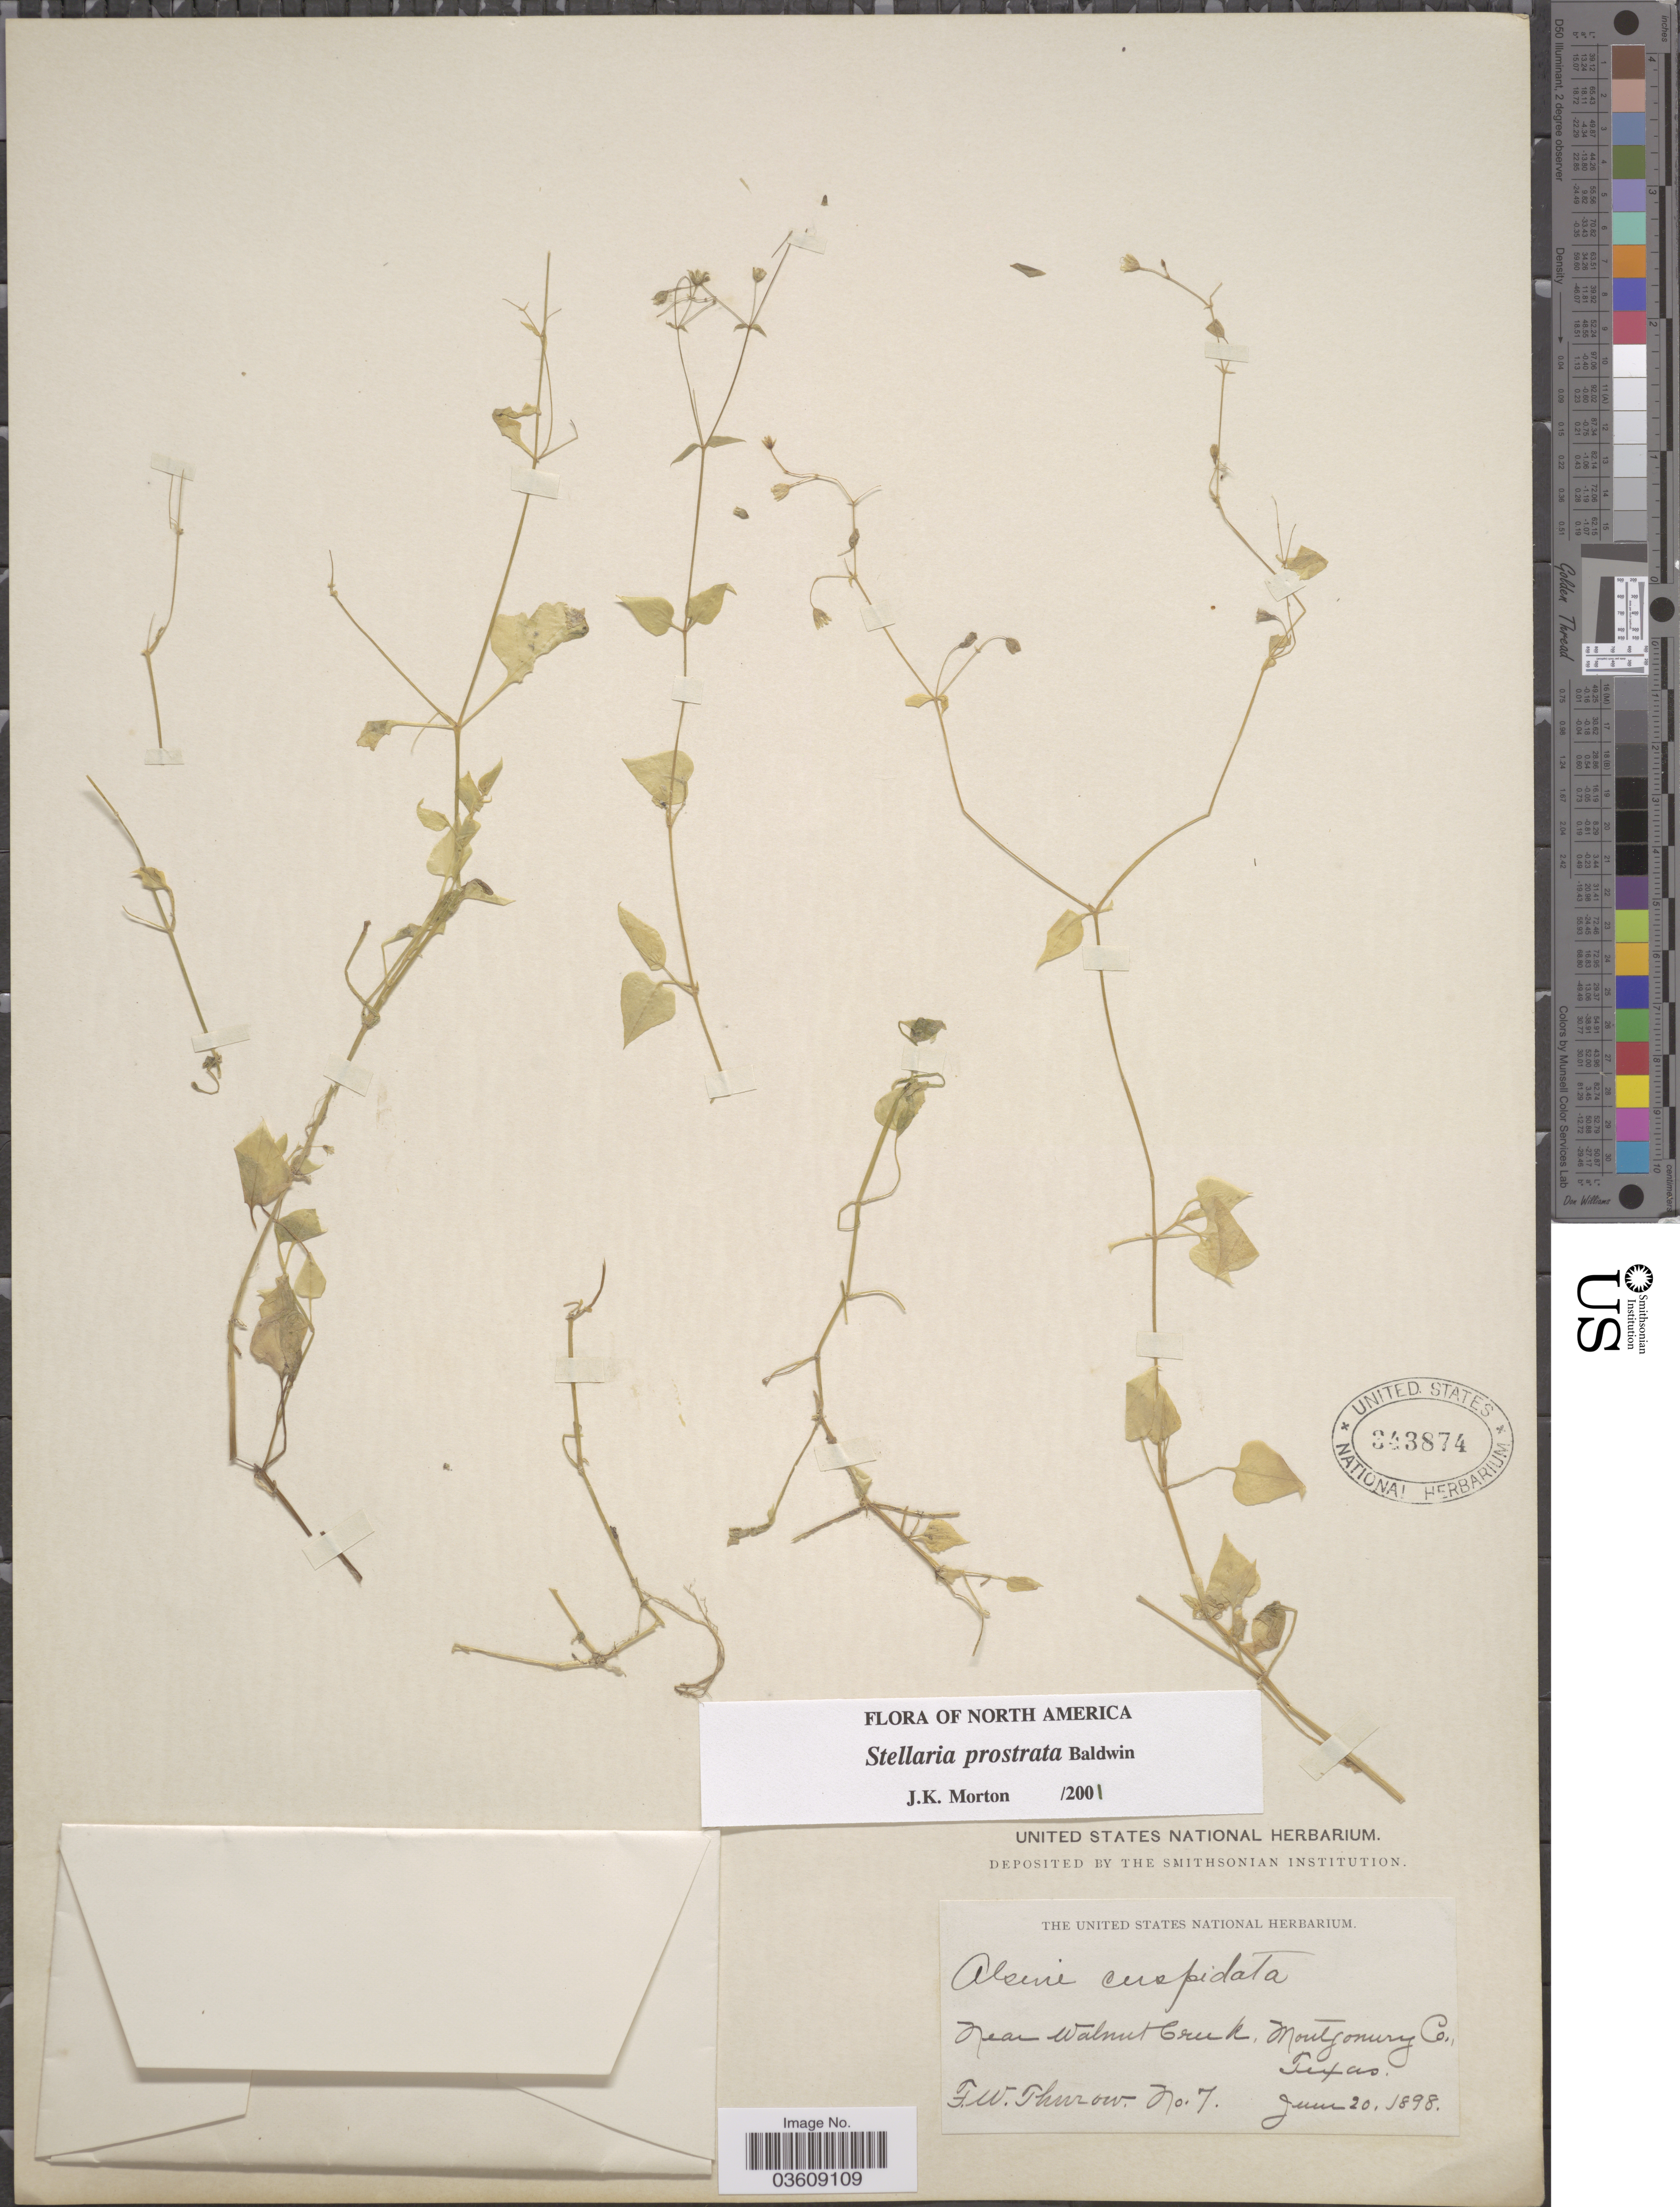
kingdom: Plantae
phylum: Tracheophyta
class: Magnoliopsida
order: Caryophyllales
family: Caryophyllaceae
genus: Stellaria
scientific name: Stellaria prostrata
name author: Baldwin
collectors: F. W. Thurow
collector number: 7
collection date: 1898-06-20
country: United States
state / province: Texas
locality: Near Walnut Creek, Montgomery Co.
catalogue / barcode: US 343874